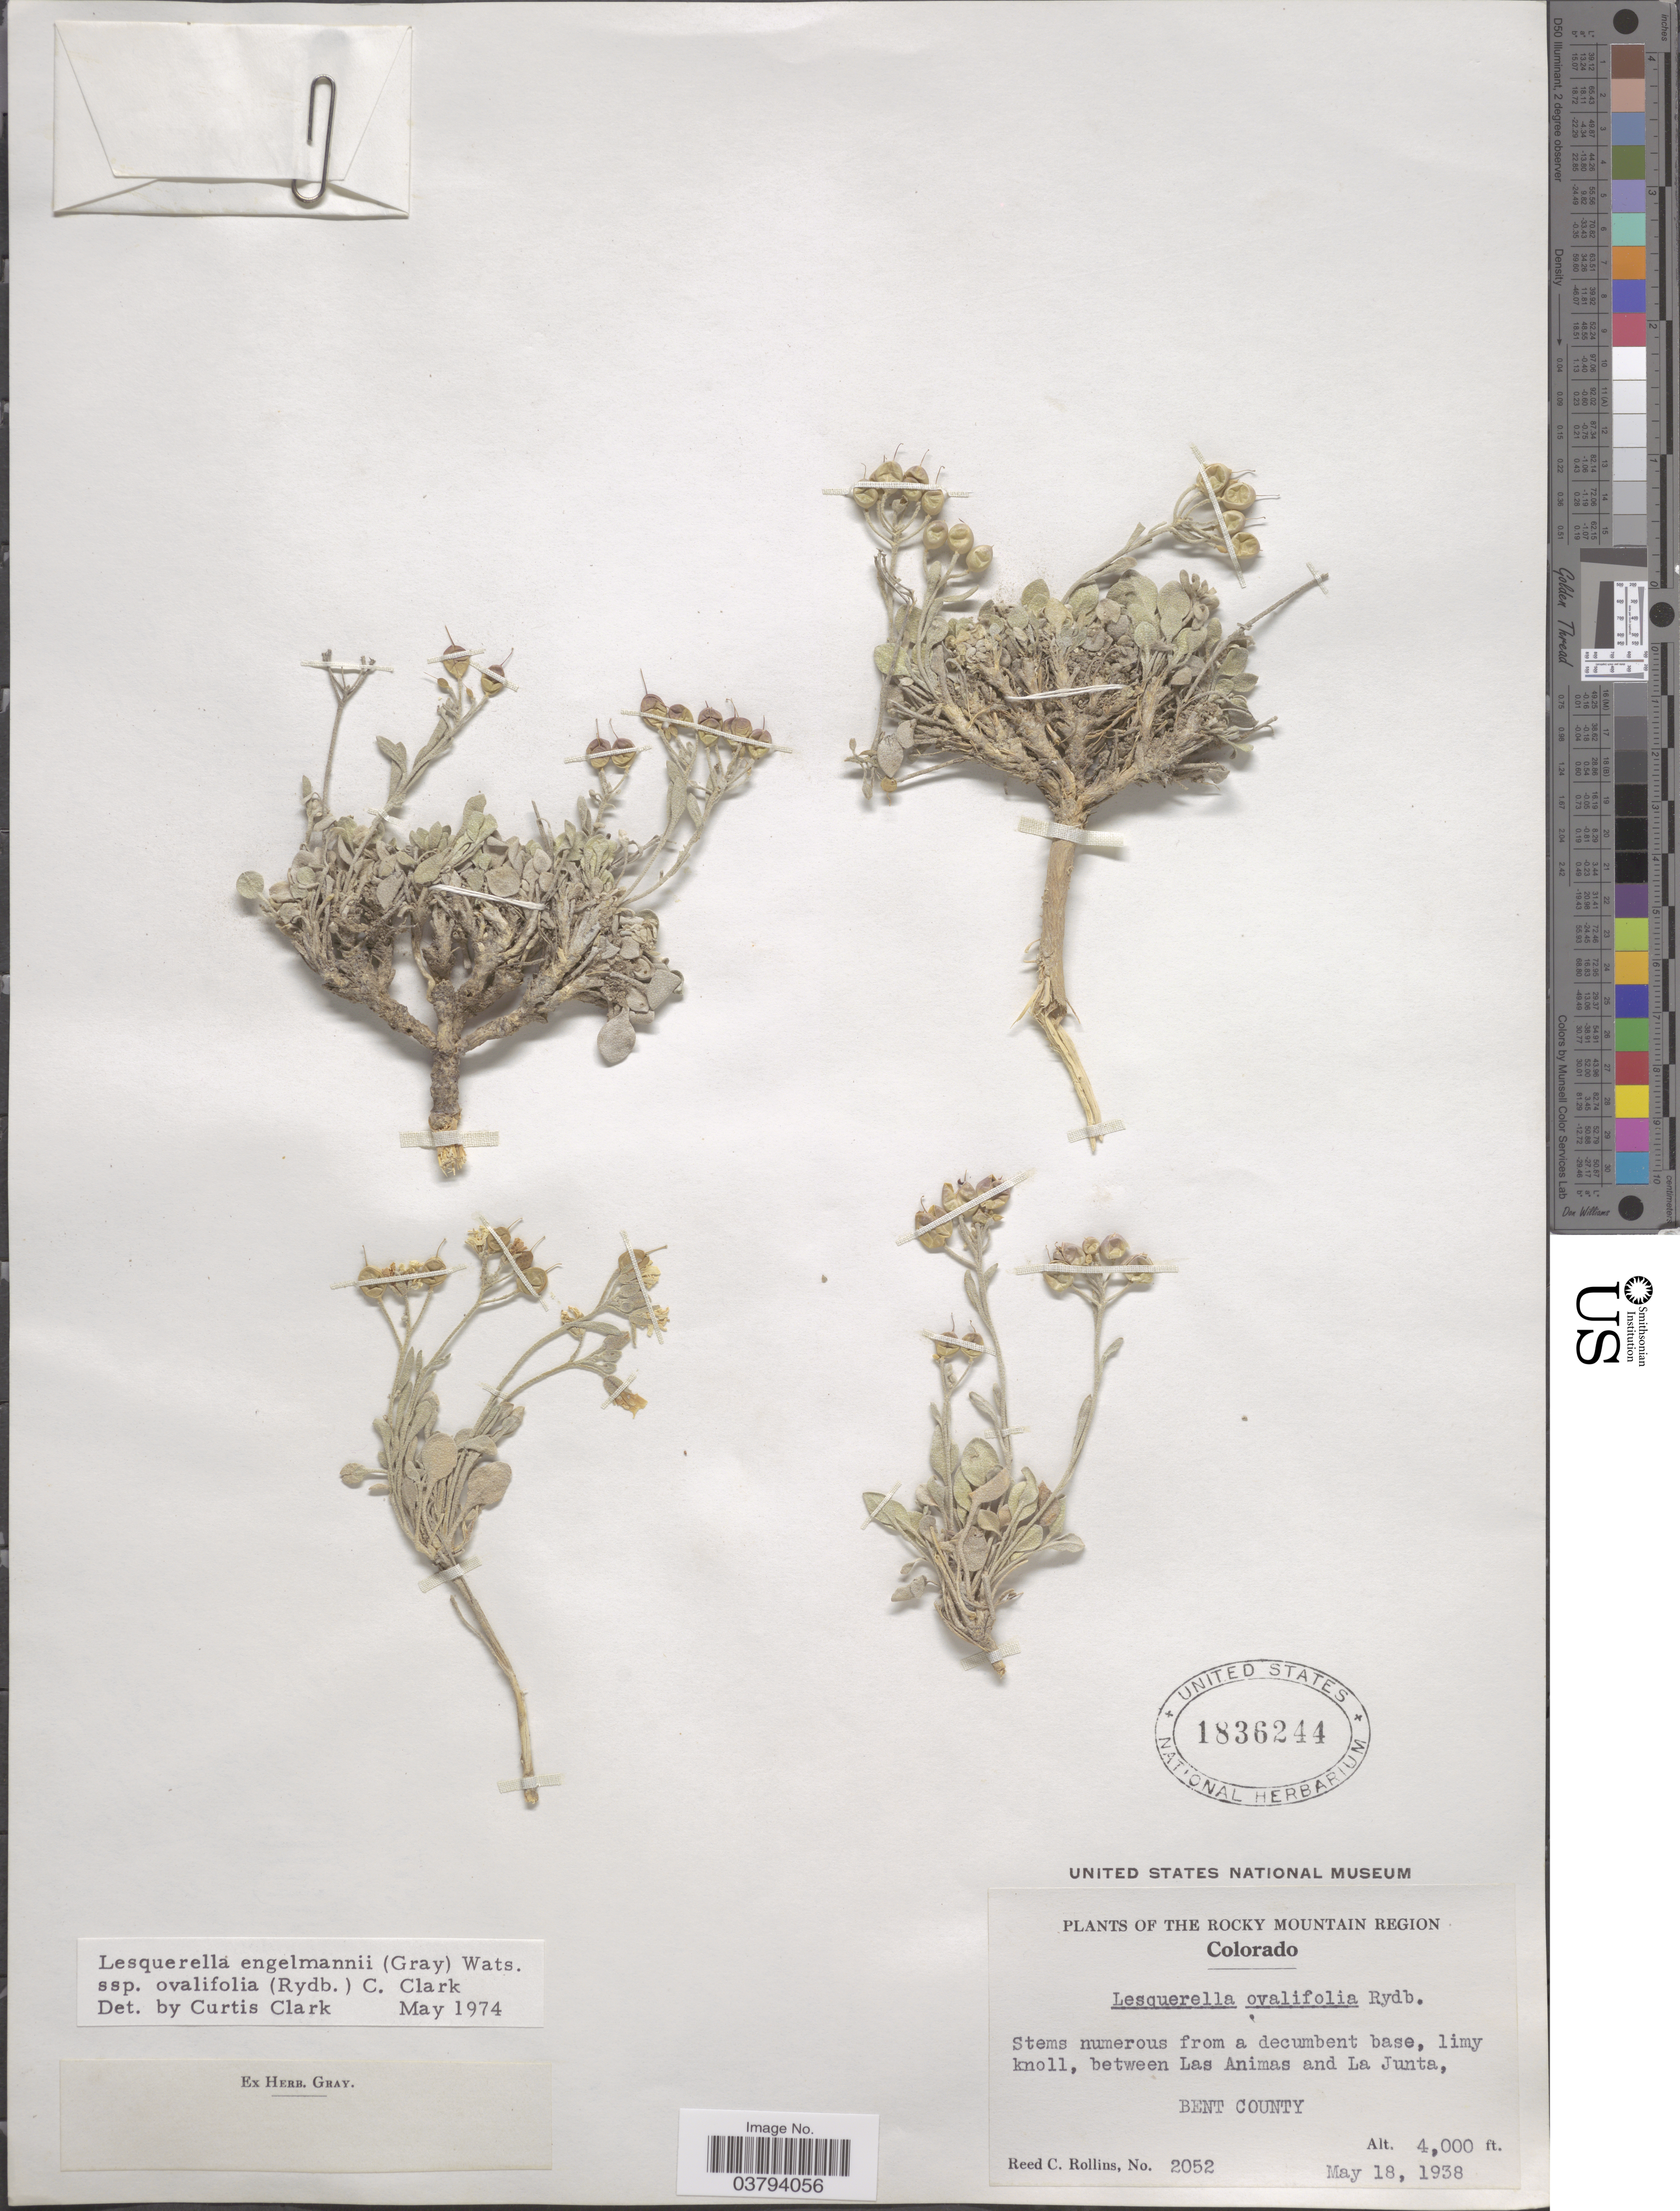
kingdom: Plantae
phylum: Tracheophyta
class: Magnoliopsida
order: Brassicales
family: Brassicaceae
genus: Lesquerella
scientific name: Lesquerella ovalifolia subsp. ovalifolia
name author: Rydb. ex Britton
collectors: R. C. Rollins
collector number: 2052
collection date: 1938-05-18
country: United States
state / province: Colorado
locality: The Rocky Mountain Region. Between Las Animas and La Junta, Bent County.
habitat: limy knoll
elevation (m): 1219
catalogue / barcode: US 1836244